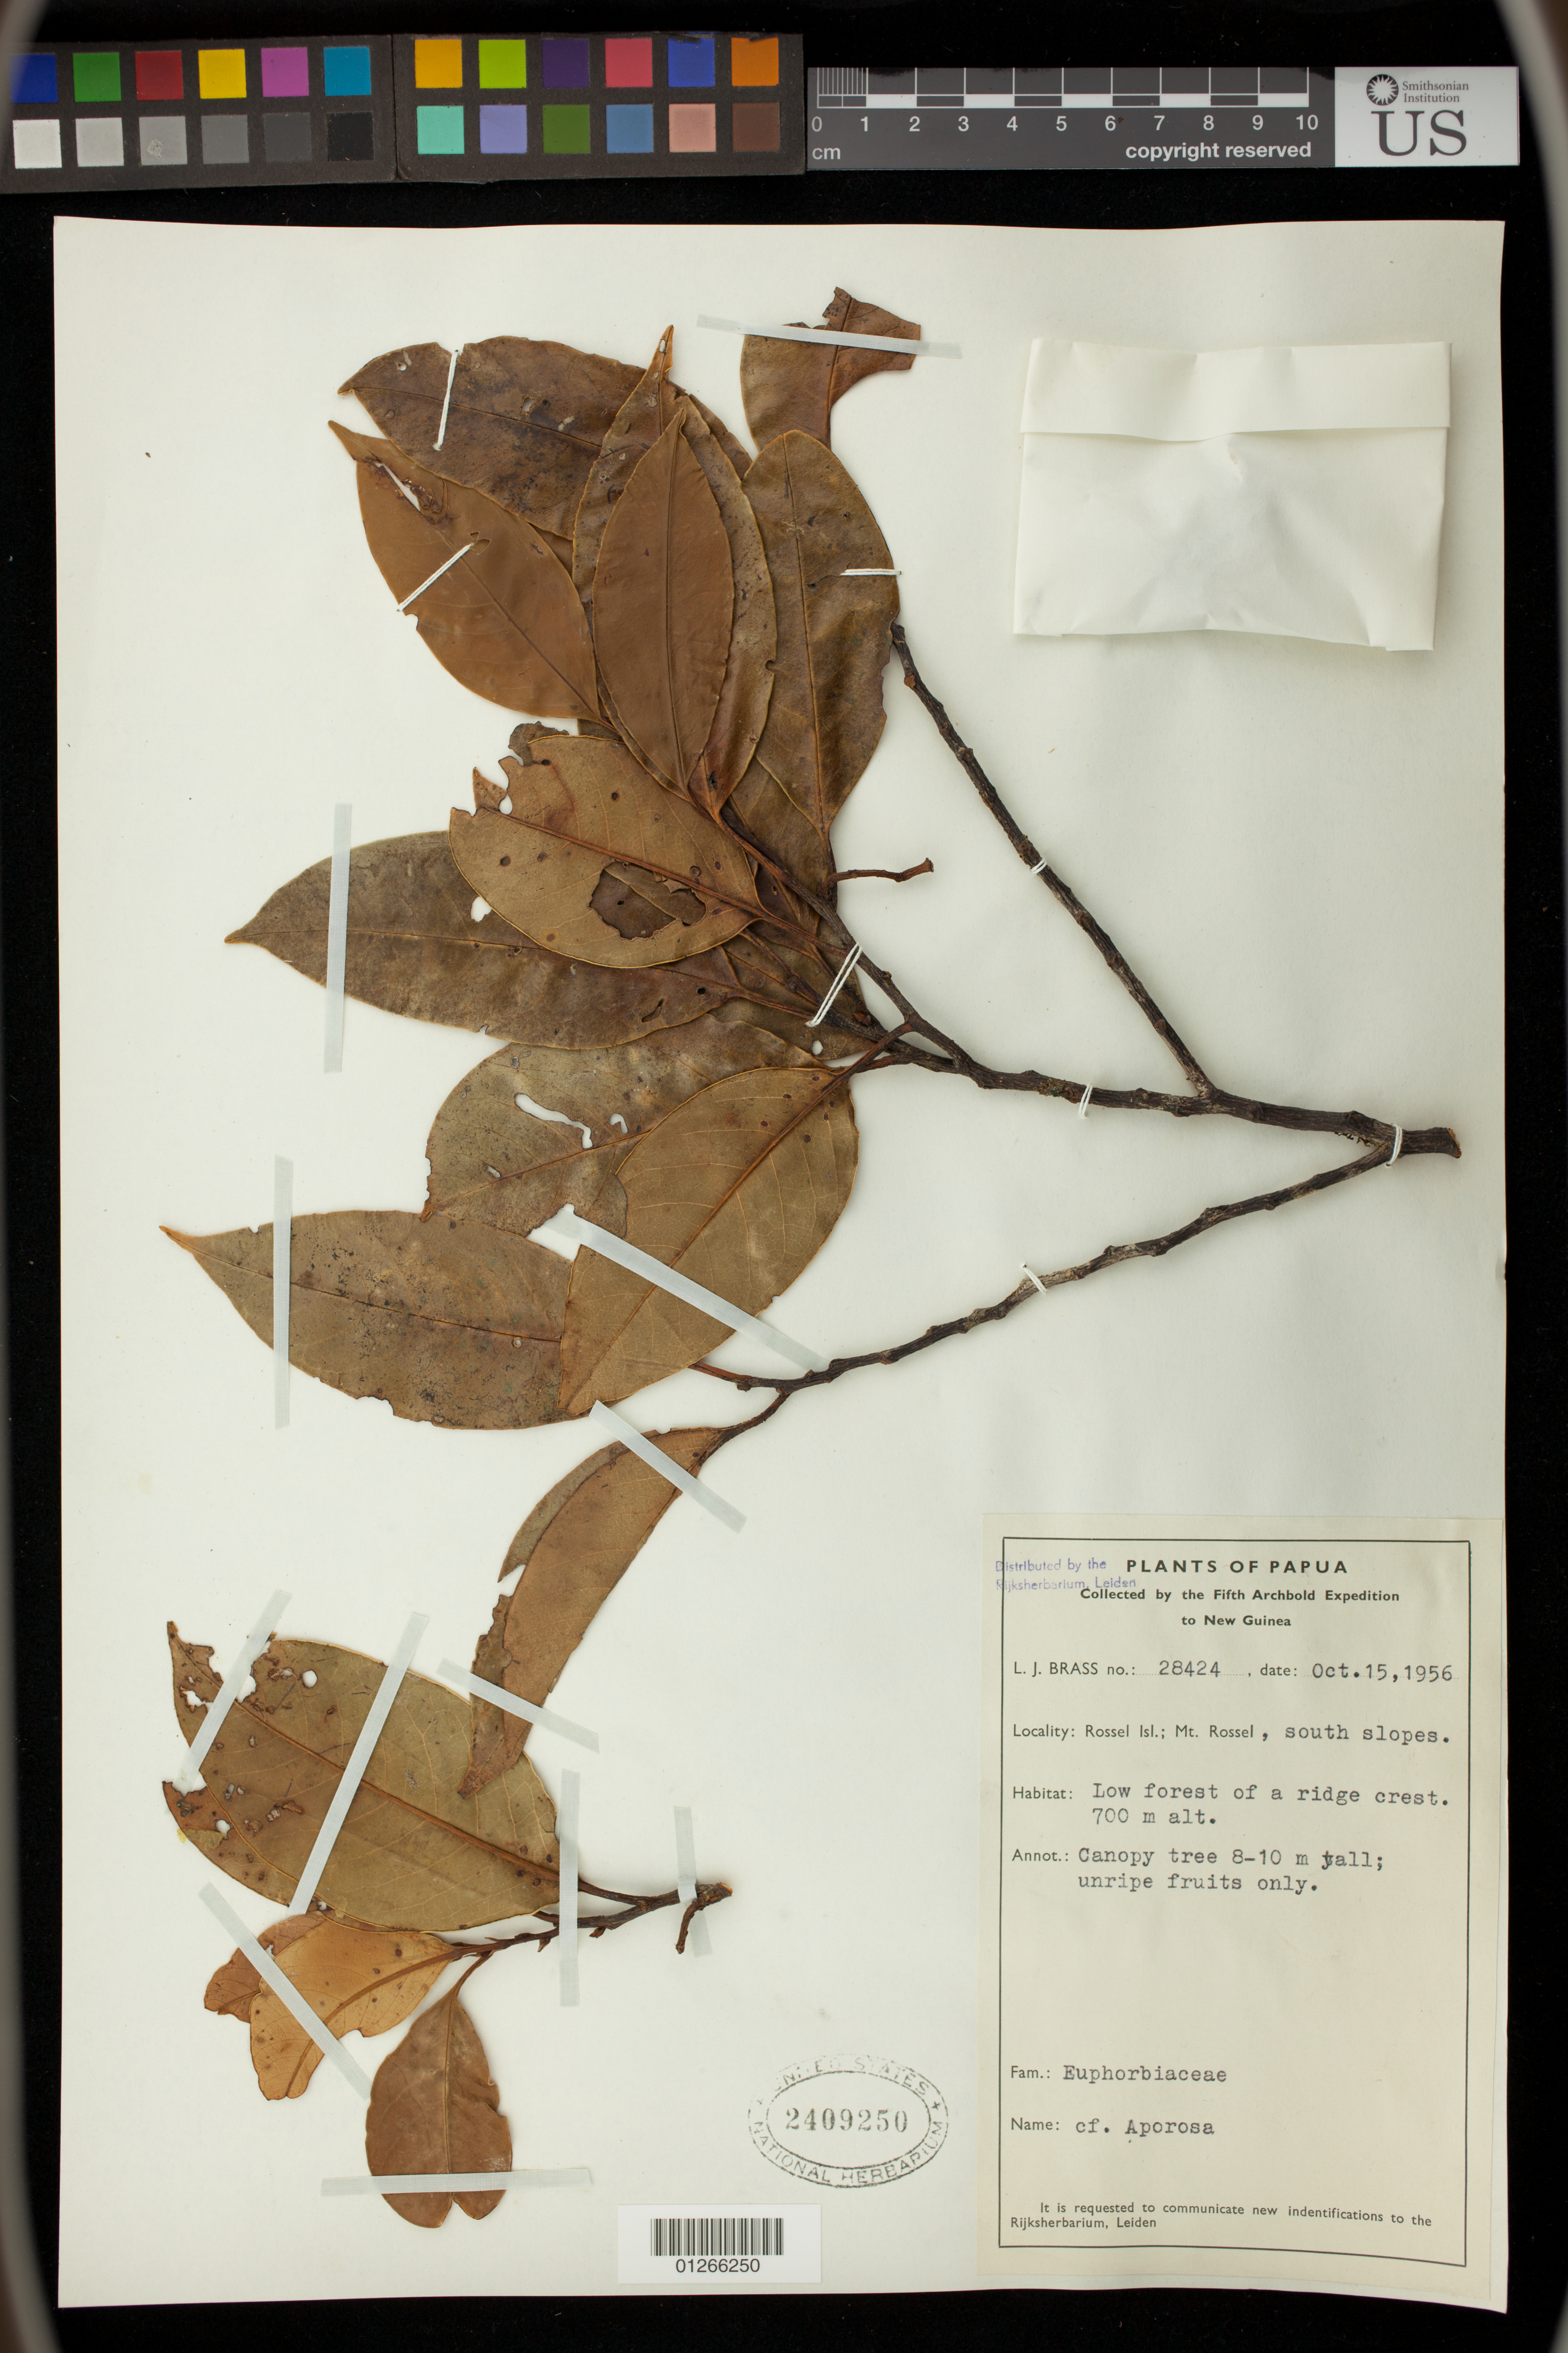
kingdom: Plantae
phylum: Tracheophyta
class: Magnoliopsida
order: Malpighiales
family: Phyllanthaceae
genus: Aporosa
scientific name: Aporosa sp.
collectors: L. J. Brass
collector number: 28424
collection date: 1956-10-15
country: Papua New Guinea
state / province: Milne Bay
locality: Rossel Isl.; Mt. Rossel, south slopes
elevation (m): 700